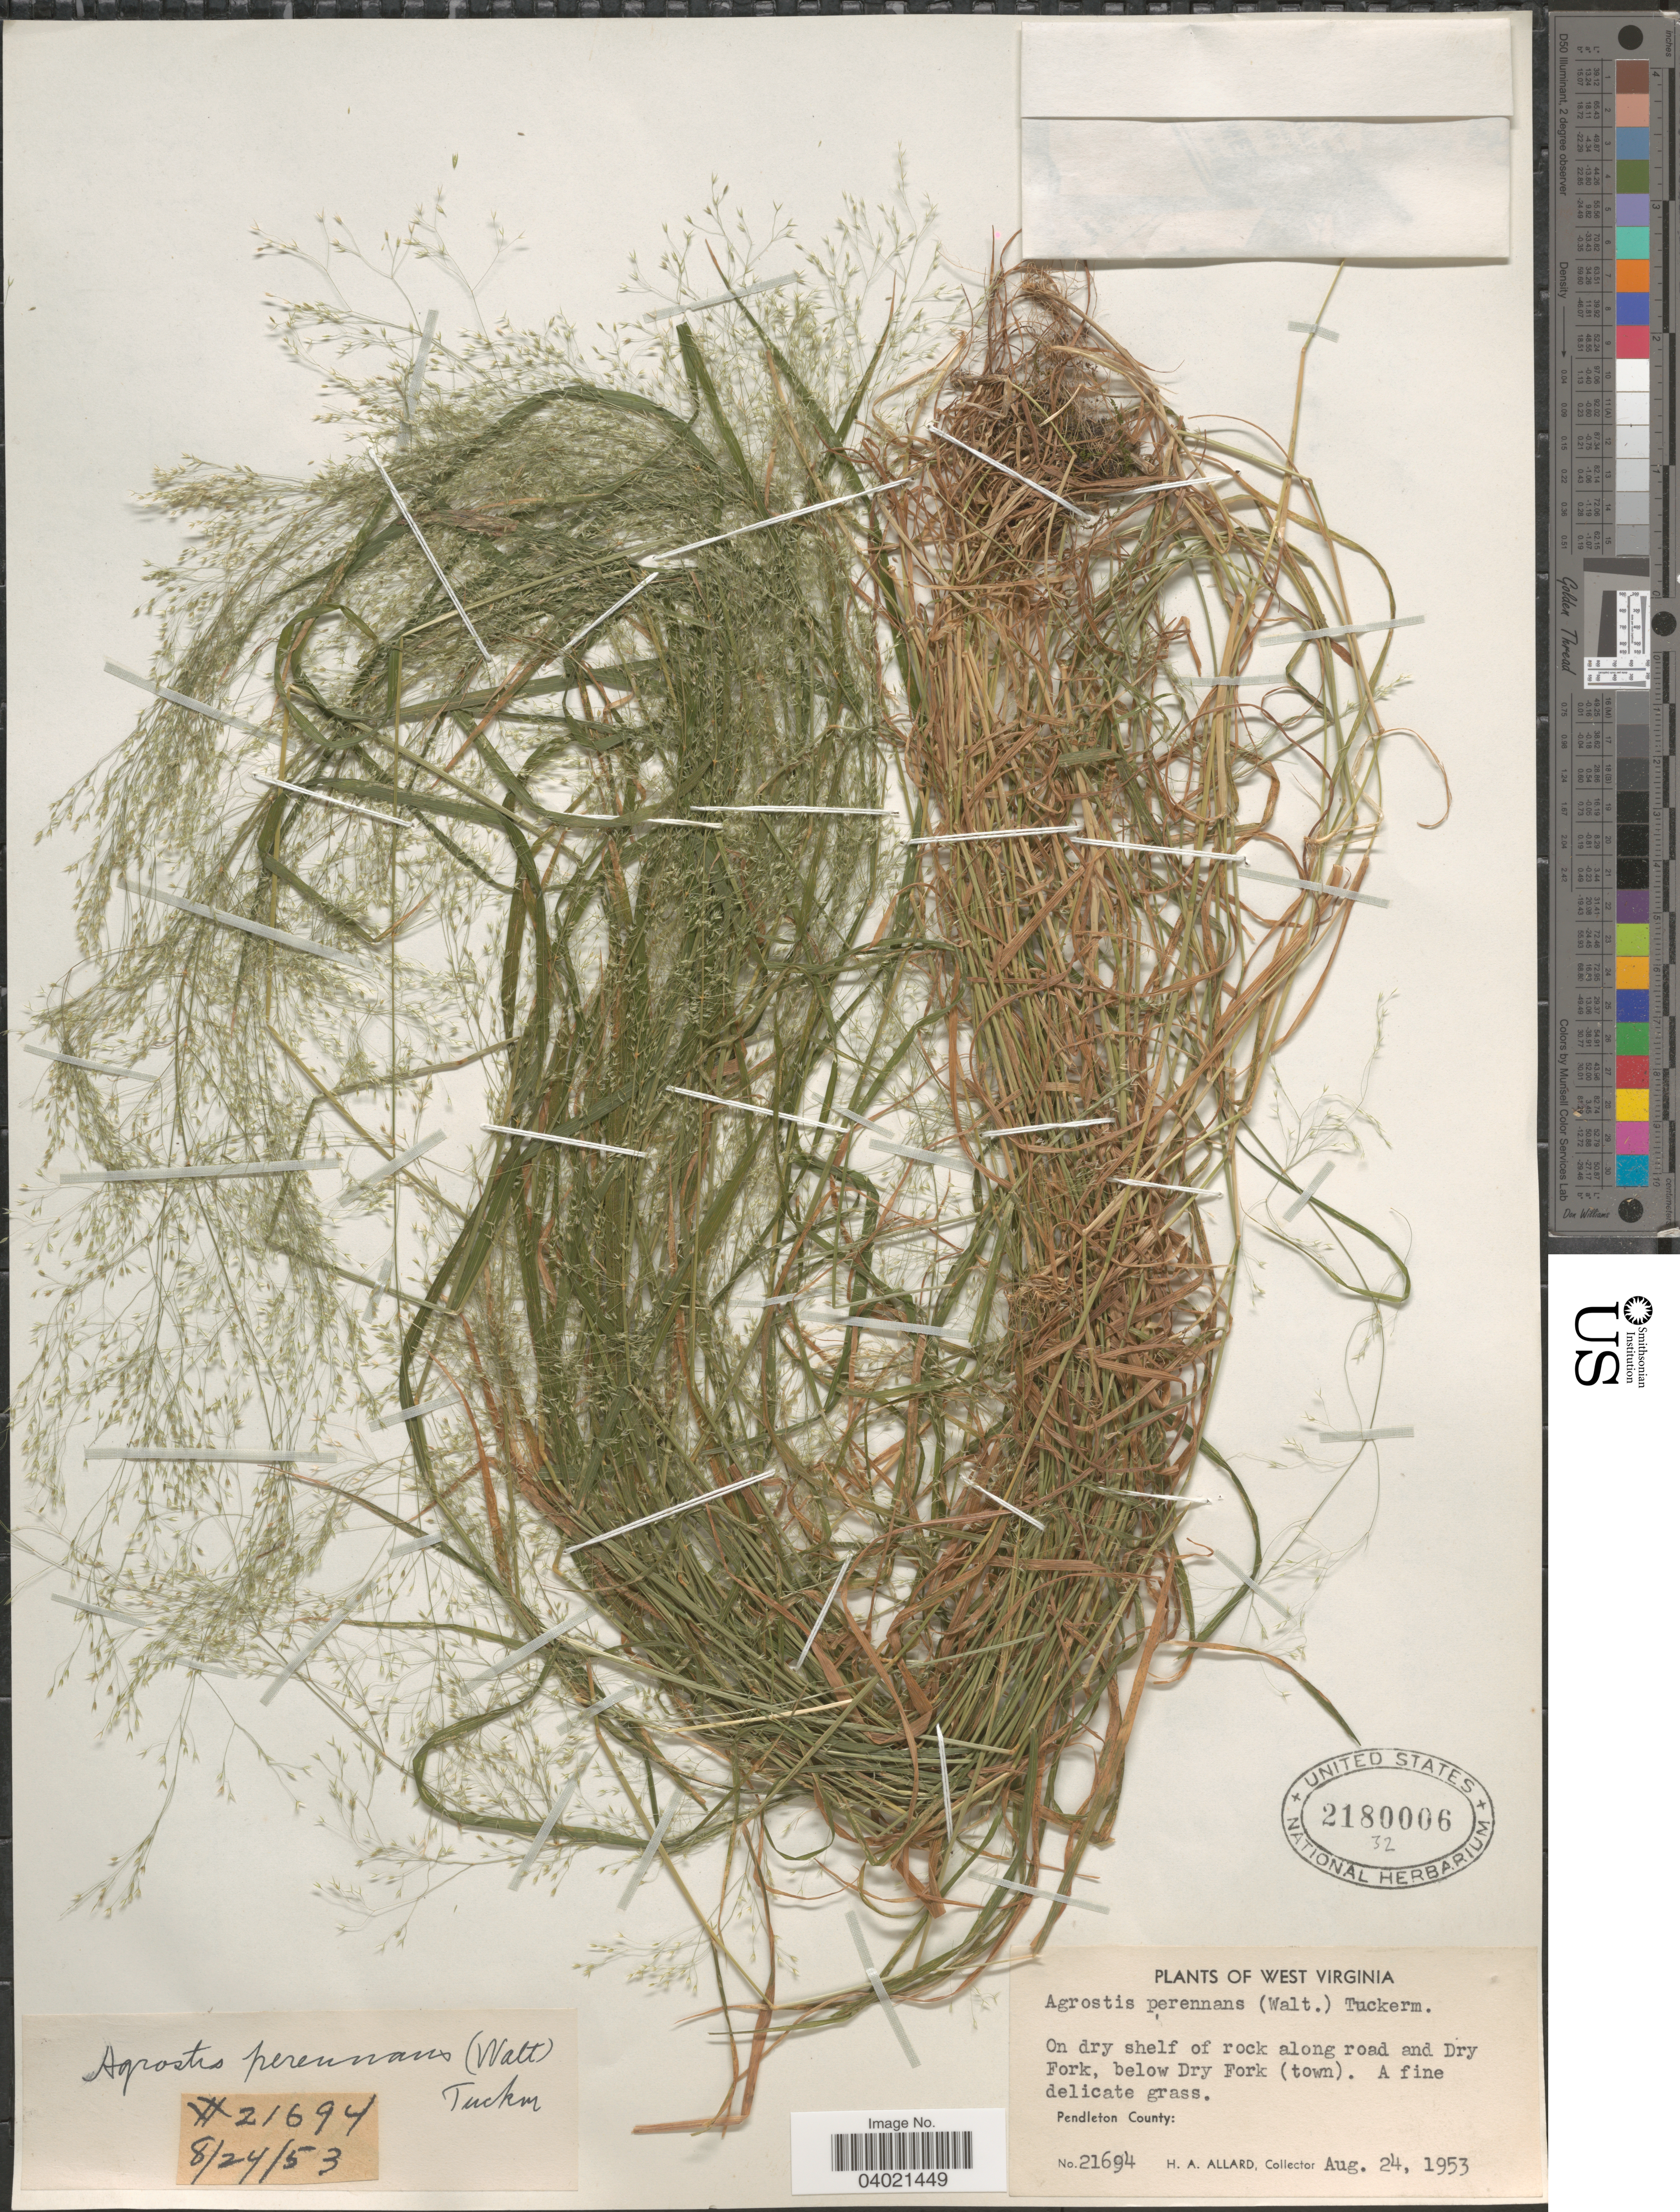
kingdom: Plantae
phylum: Tracheophyta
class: Liliopsida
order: Poales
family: Poaceae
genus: Agrostis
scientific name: Agrostis perennans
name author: (Walter) Tuck.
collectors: H. A. Allard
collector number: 21694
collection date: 1953-08-24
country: United States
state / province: West Virginia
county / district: Pendleton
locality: On dry shelf of rock along road and Dry Fork, below Dry Fork (town). Pendleton County.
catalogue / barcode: US 2180006